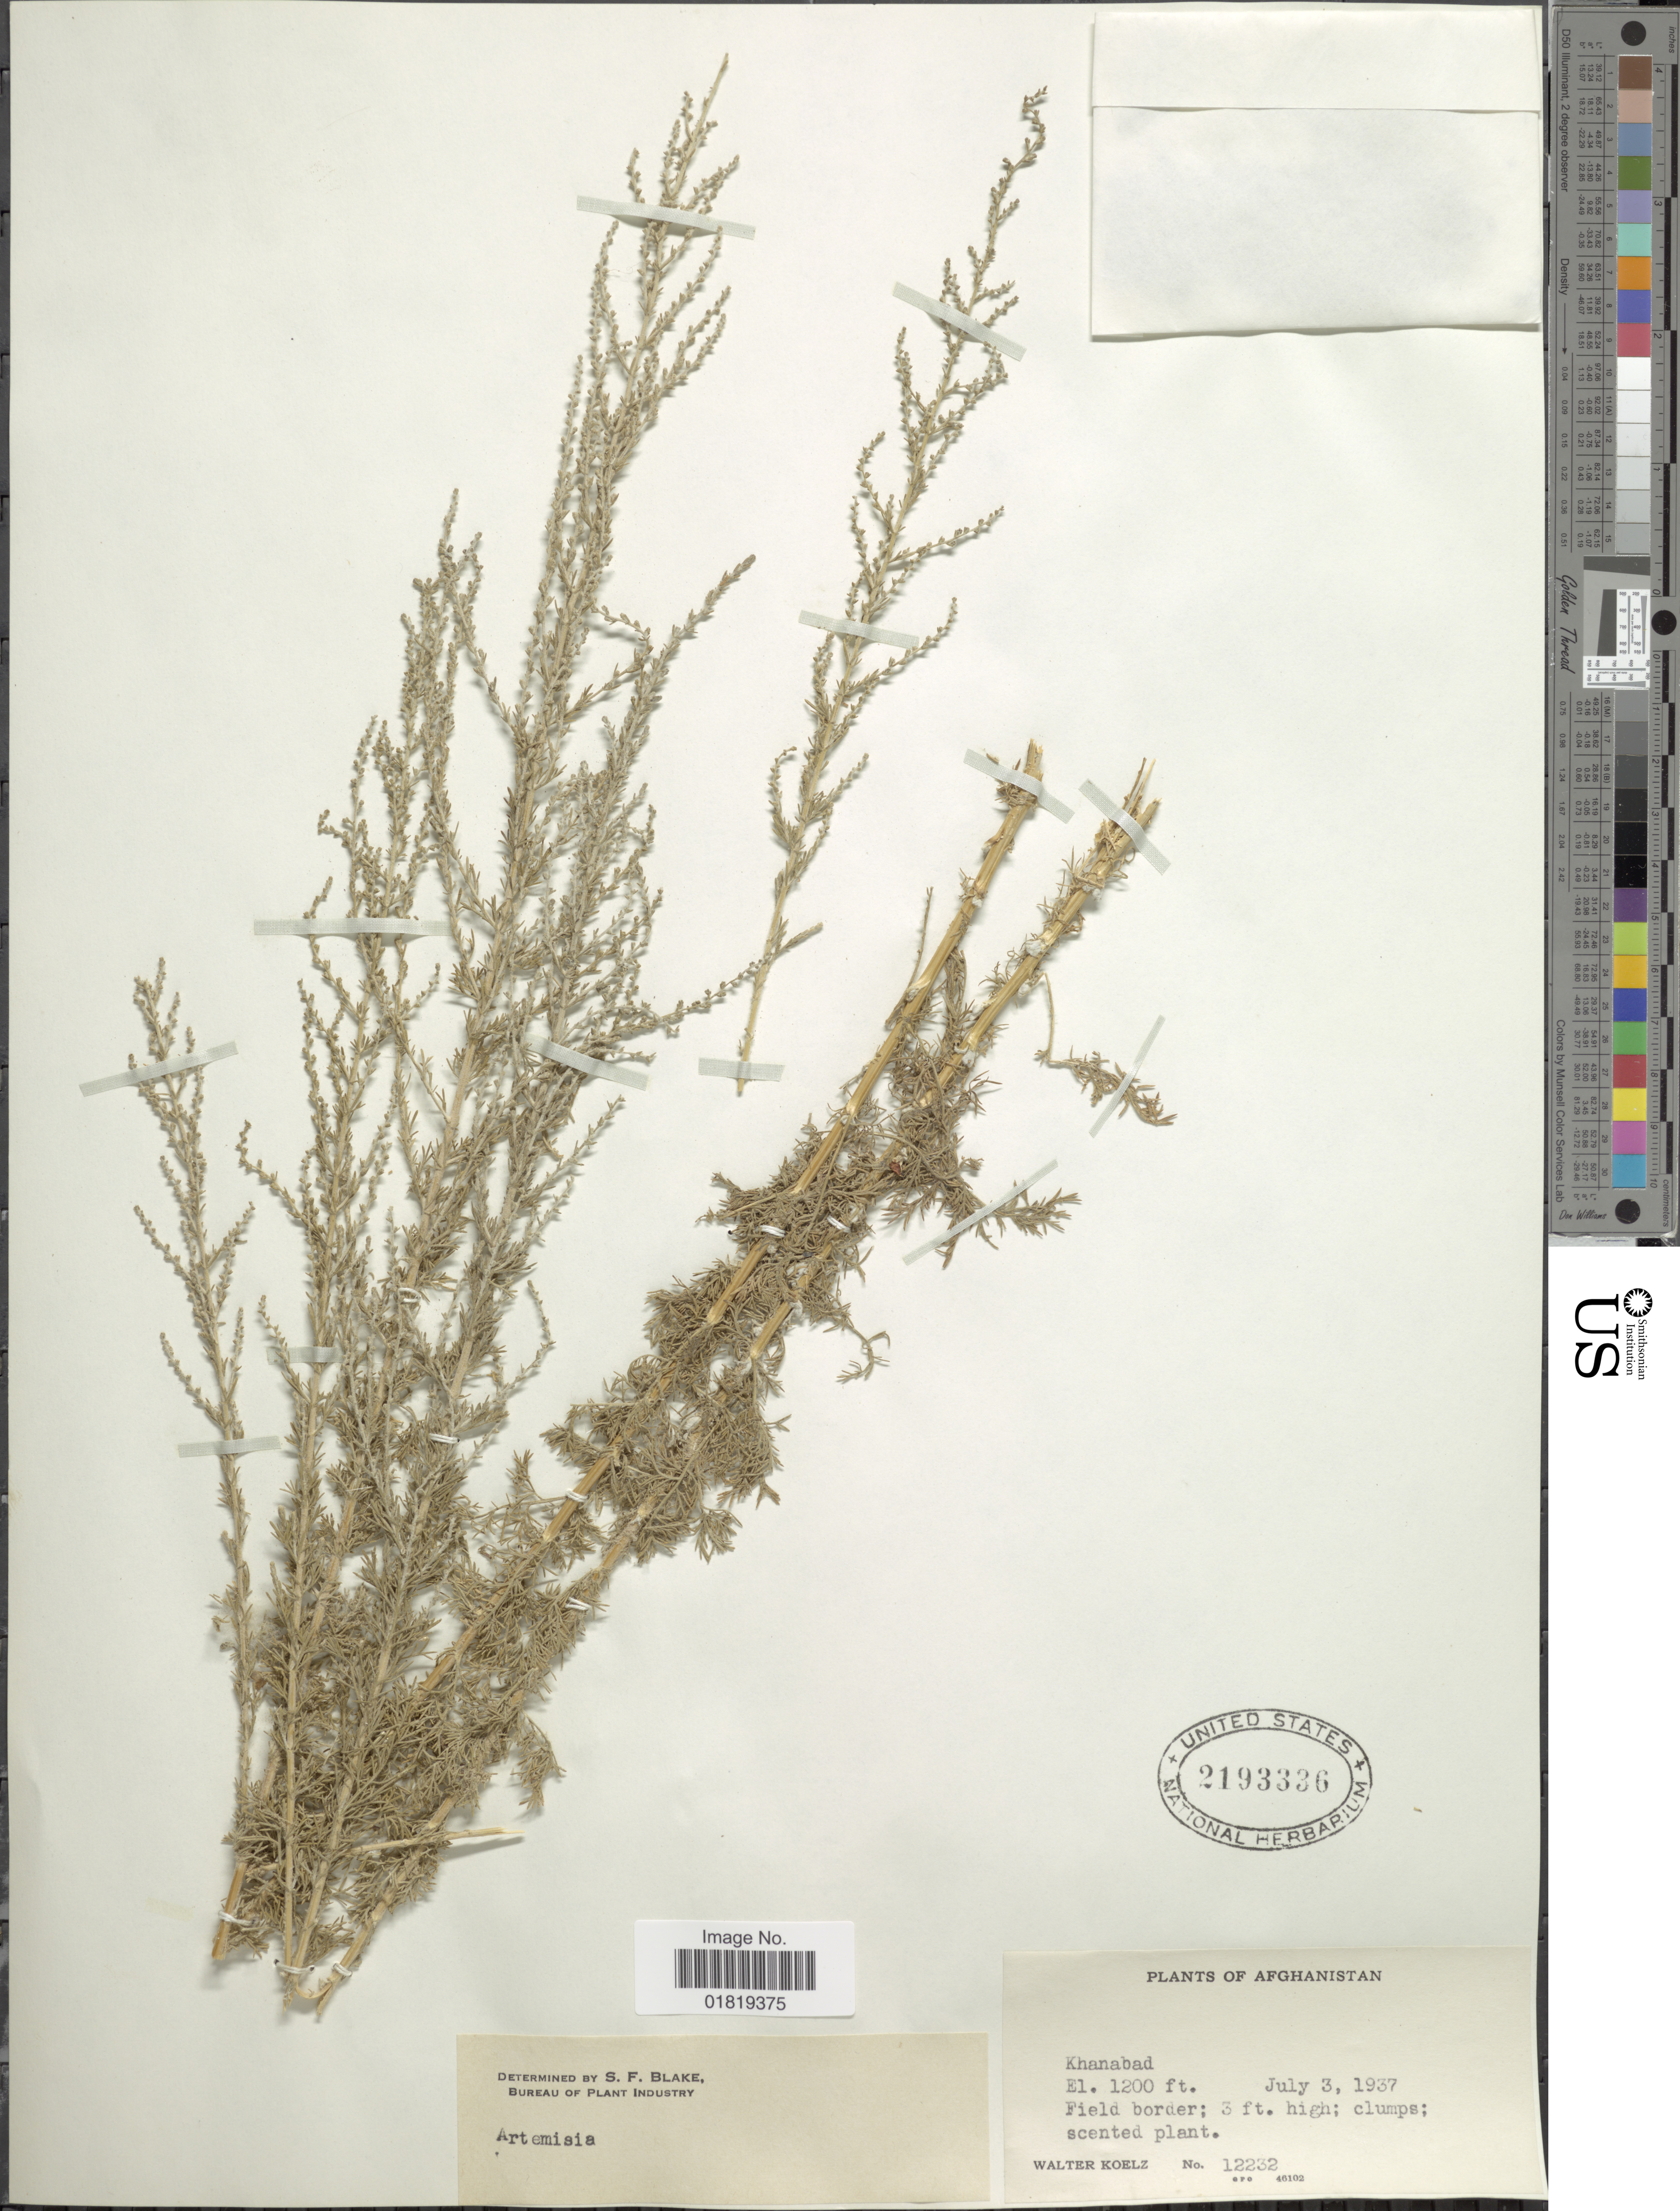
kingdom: Plantae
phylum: Tracheophyta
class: Magnoliopsida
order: Asterales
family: Asteraceae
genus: Artemisia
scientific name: Artemisia sp.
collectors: W. N. Koelz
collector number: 12232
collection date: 1937-07-03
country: Afghanistan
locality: Khanabad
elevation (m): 366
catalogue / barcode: US 2193336